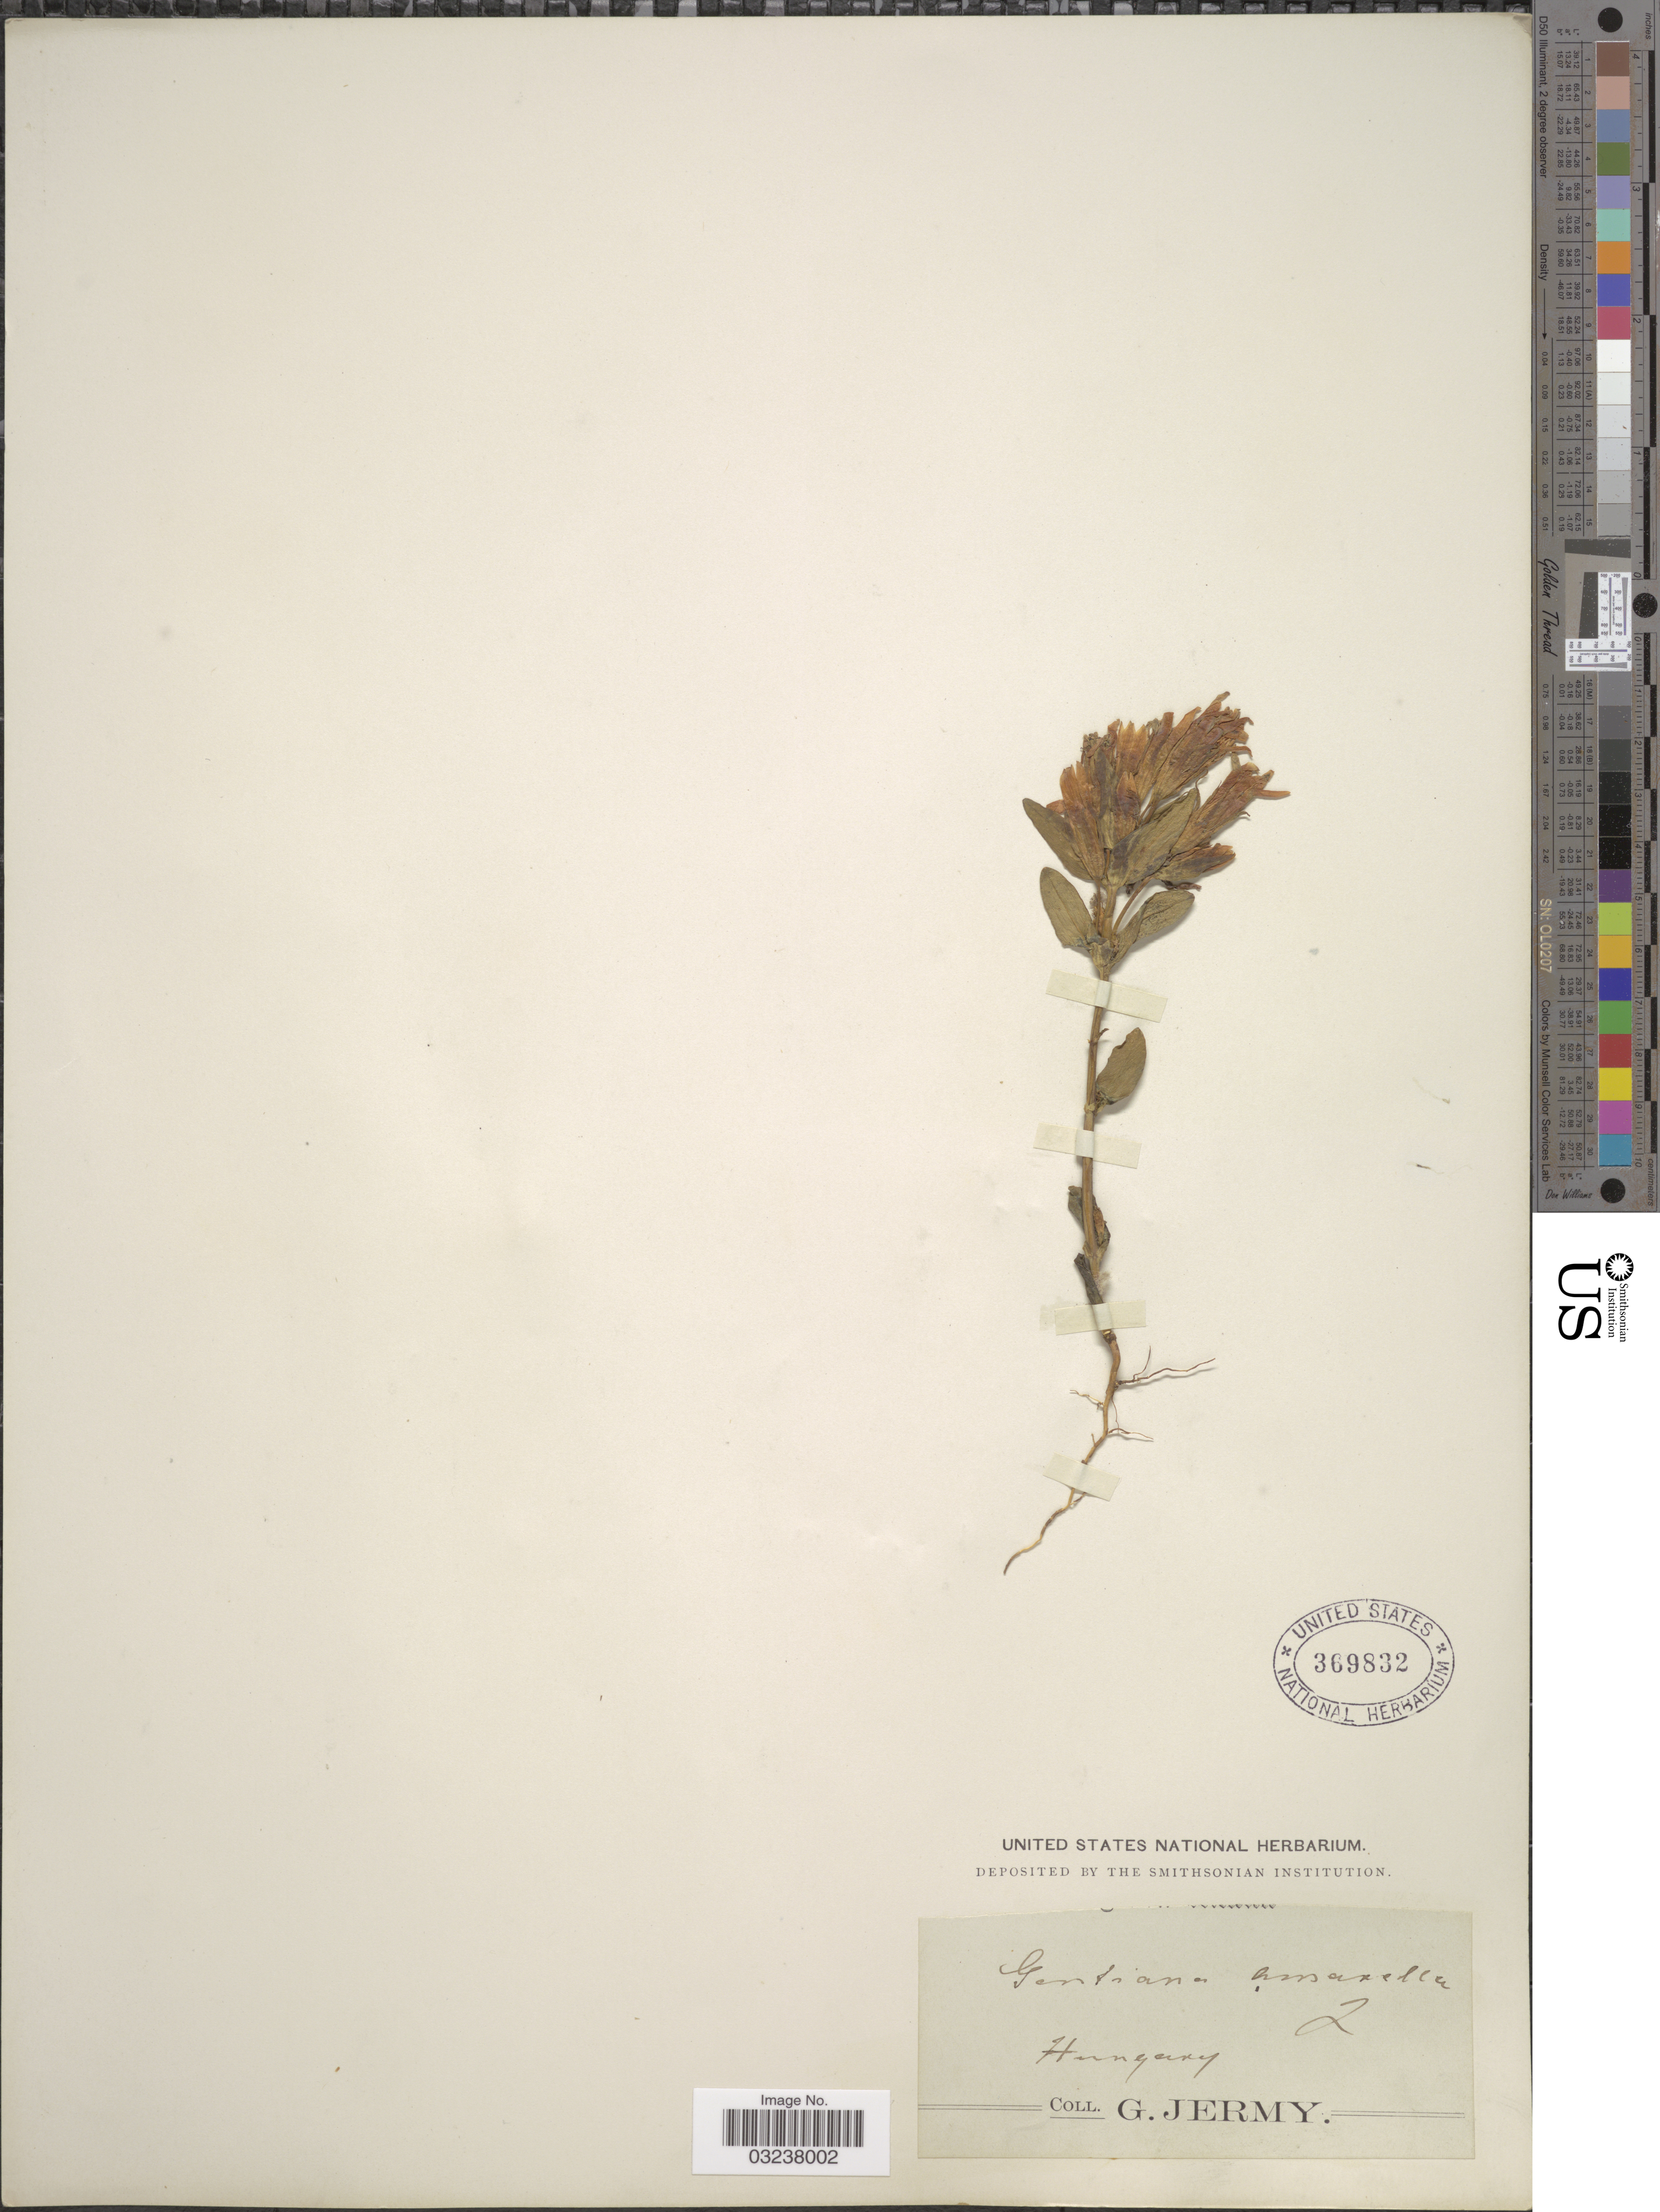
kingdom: Plantae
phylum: Tracheophyta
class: Magnoliopsida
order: Gentianales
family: Gentianaceae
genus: Gentianella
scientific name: Gentianella amarella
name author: (L.) Börner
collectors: G. Jermy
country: Hungary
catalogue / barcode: US 369832